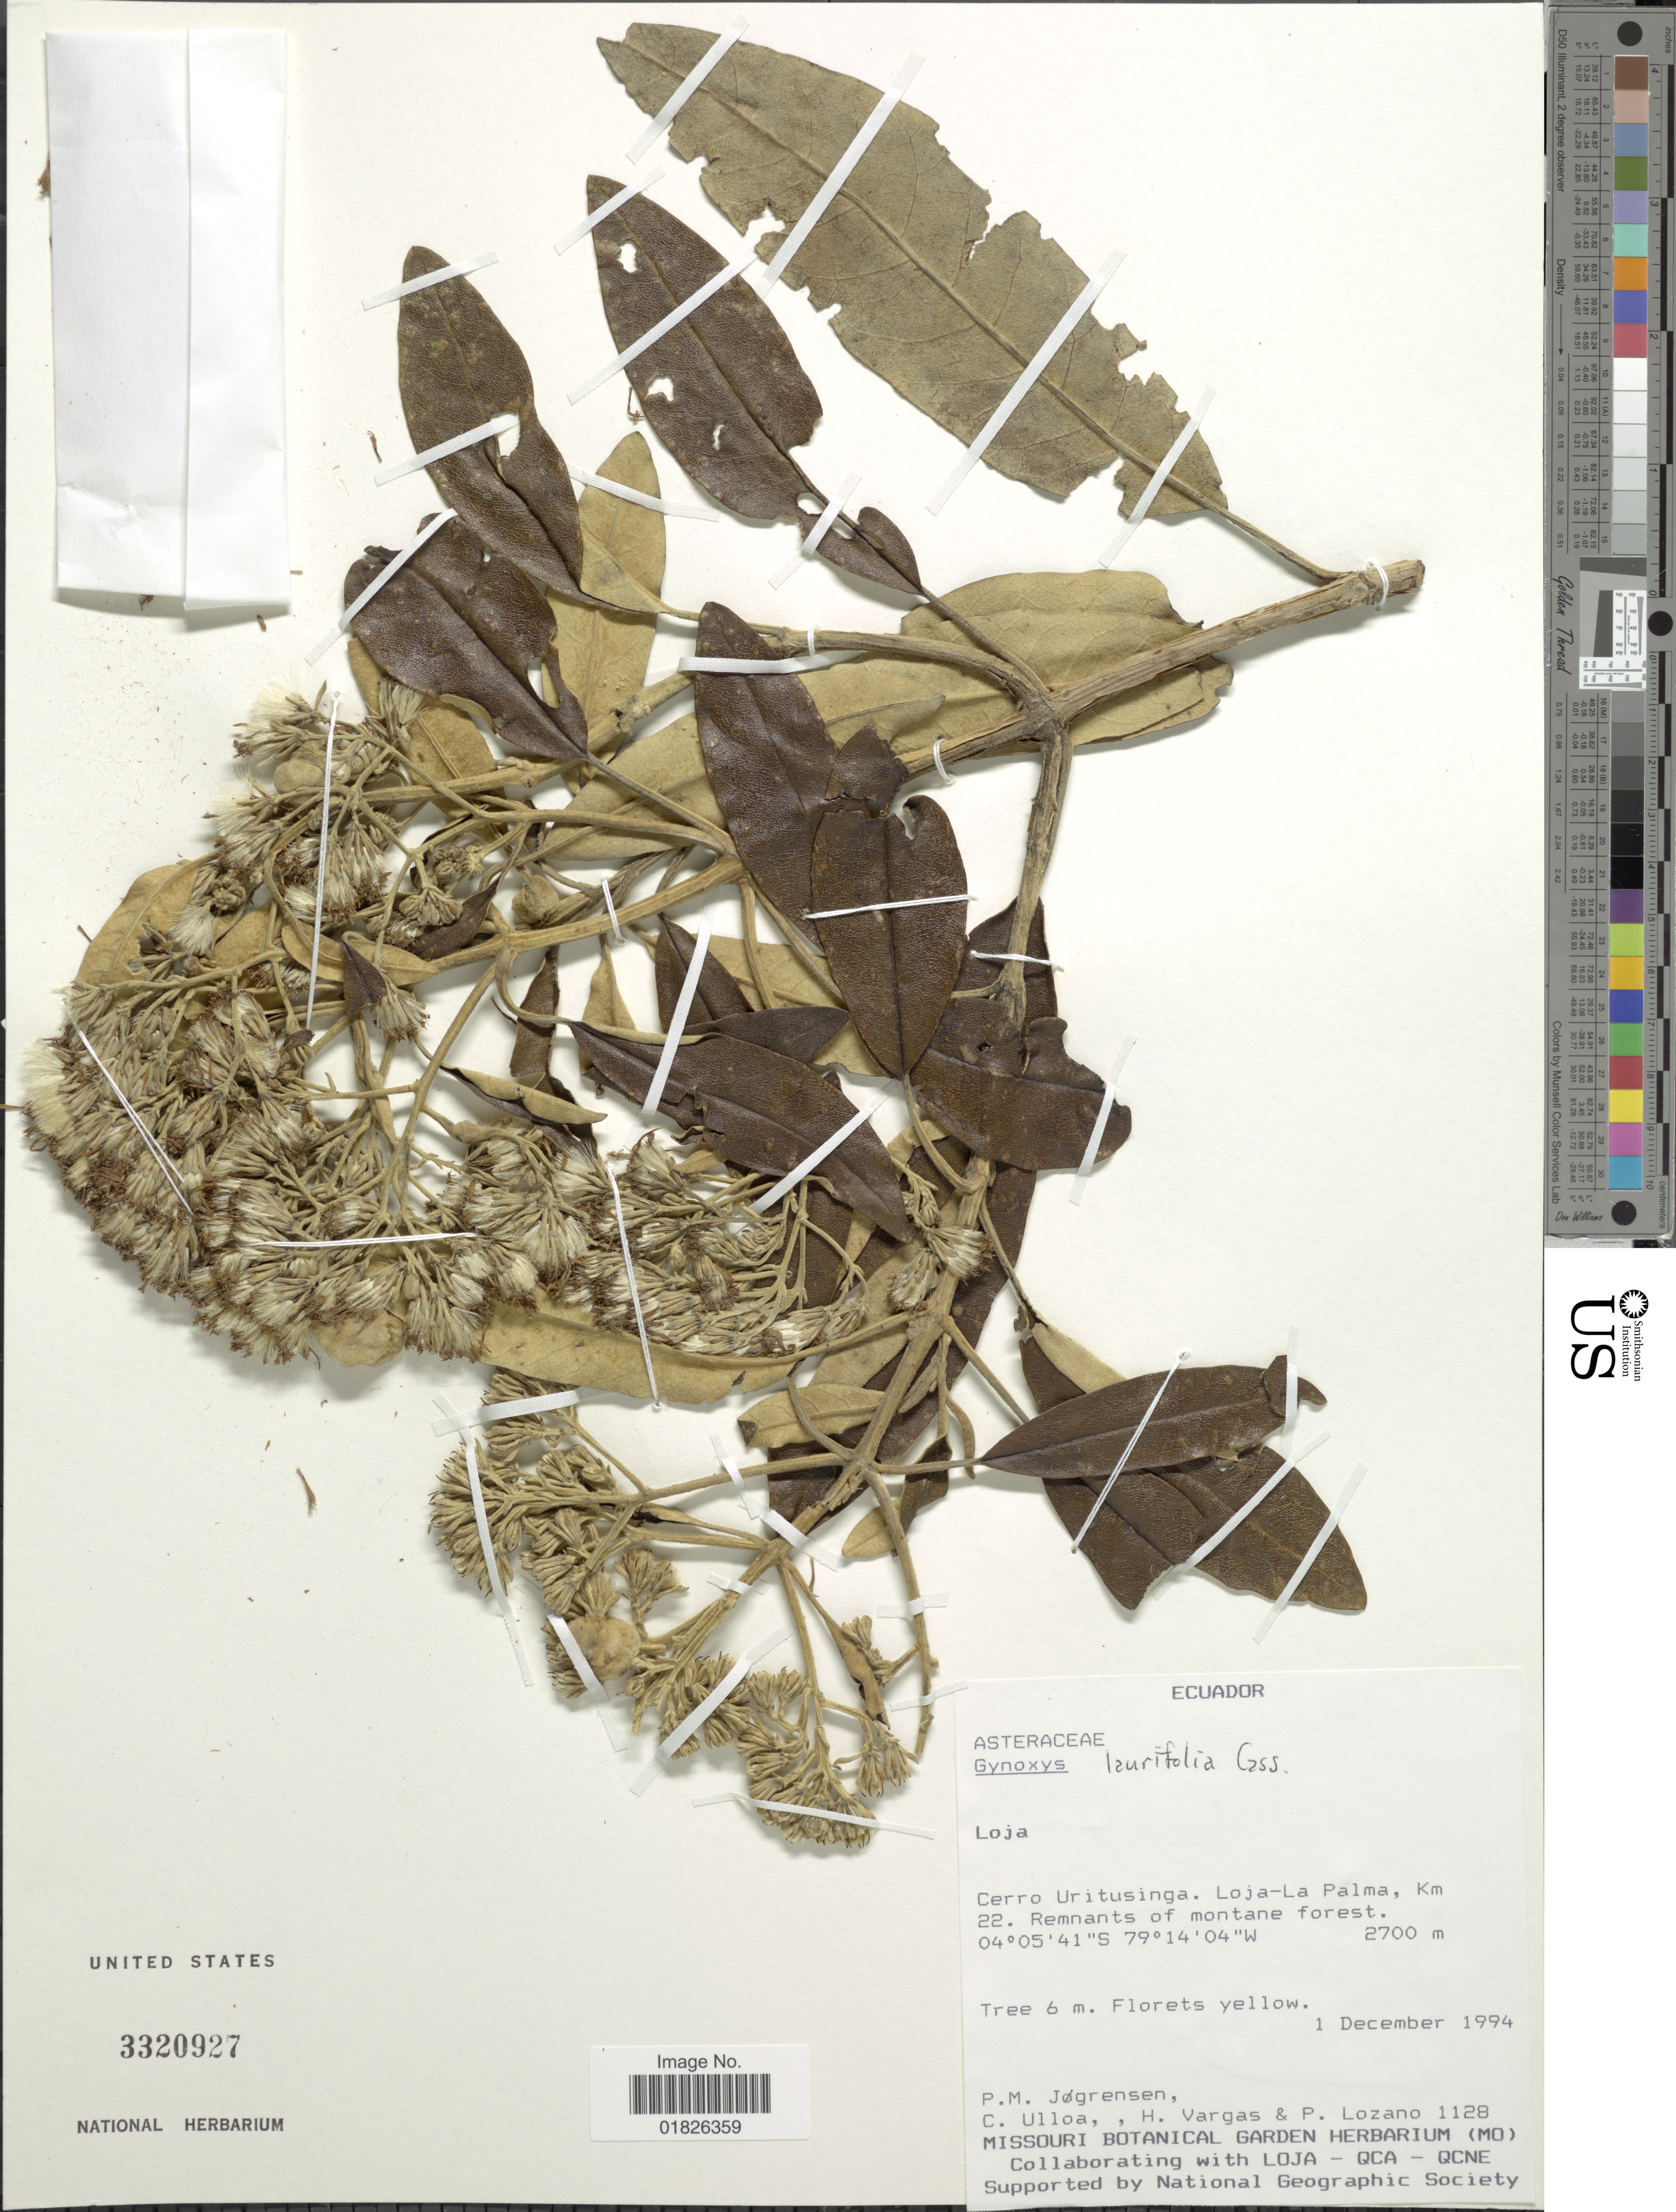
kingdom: Plantae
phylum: Tracheophyta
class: Magnoliopsida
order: Asterales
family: Asteraceae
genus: Gynoxys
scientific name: Gynoxys laurifolia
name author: (Kunth) Cass.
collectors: P. Jørgensen, C. Ulloa, H. Vargas & P. Lozano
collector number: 1128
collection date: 1994-12-01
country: Ecuador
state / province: Loja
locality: Cerro Uritusinga, Loja-La Palma, Km 22.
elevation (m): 2700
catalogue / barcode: US 3320927